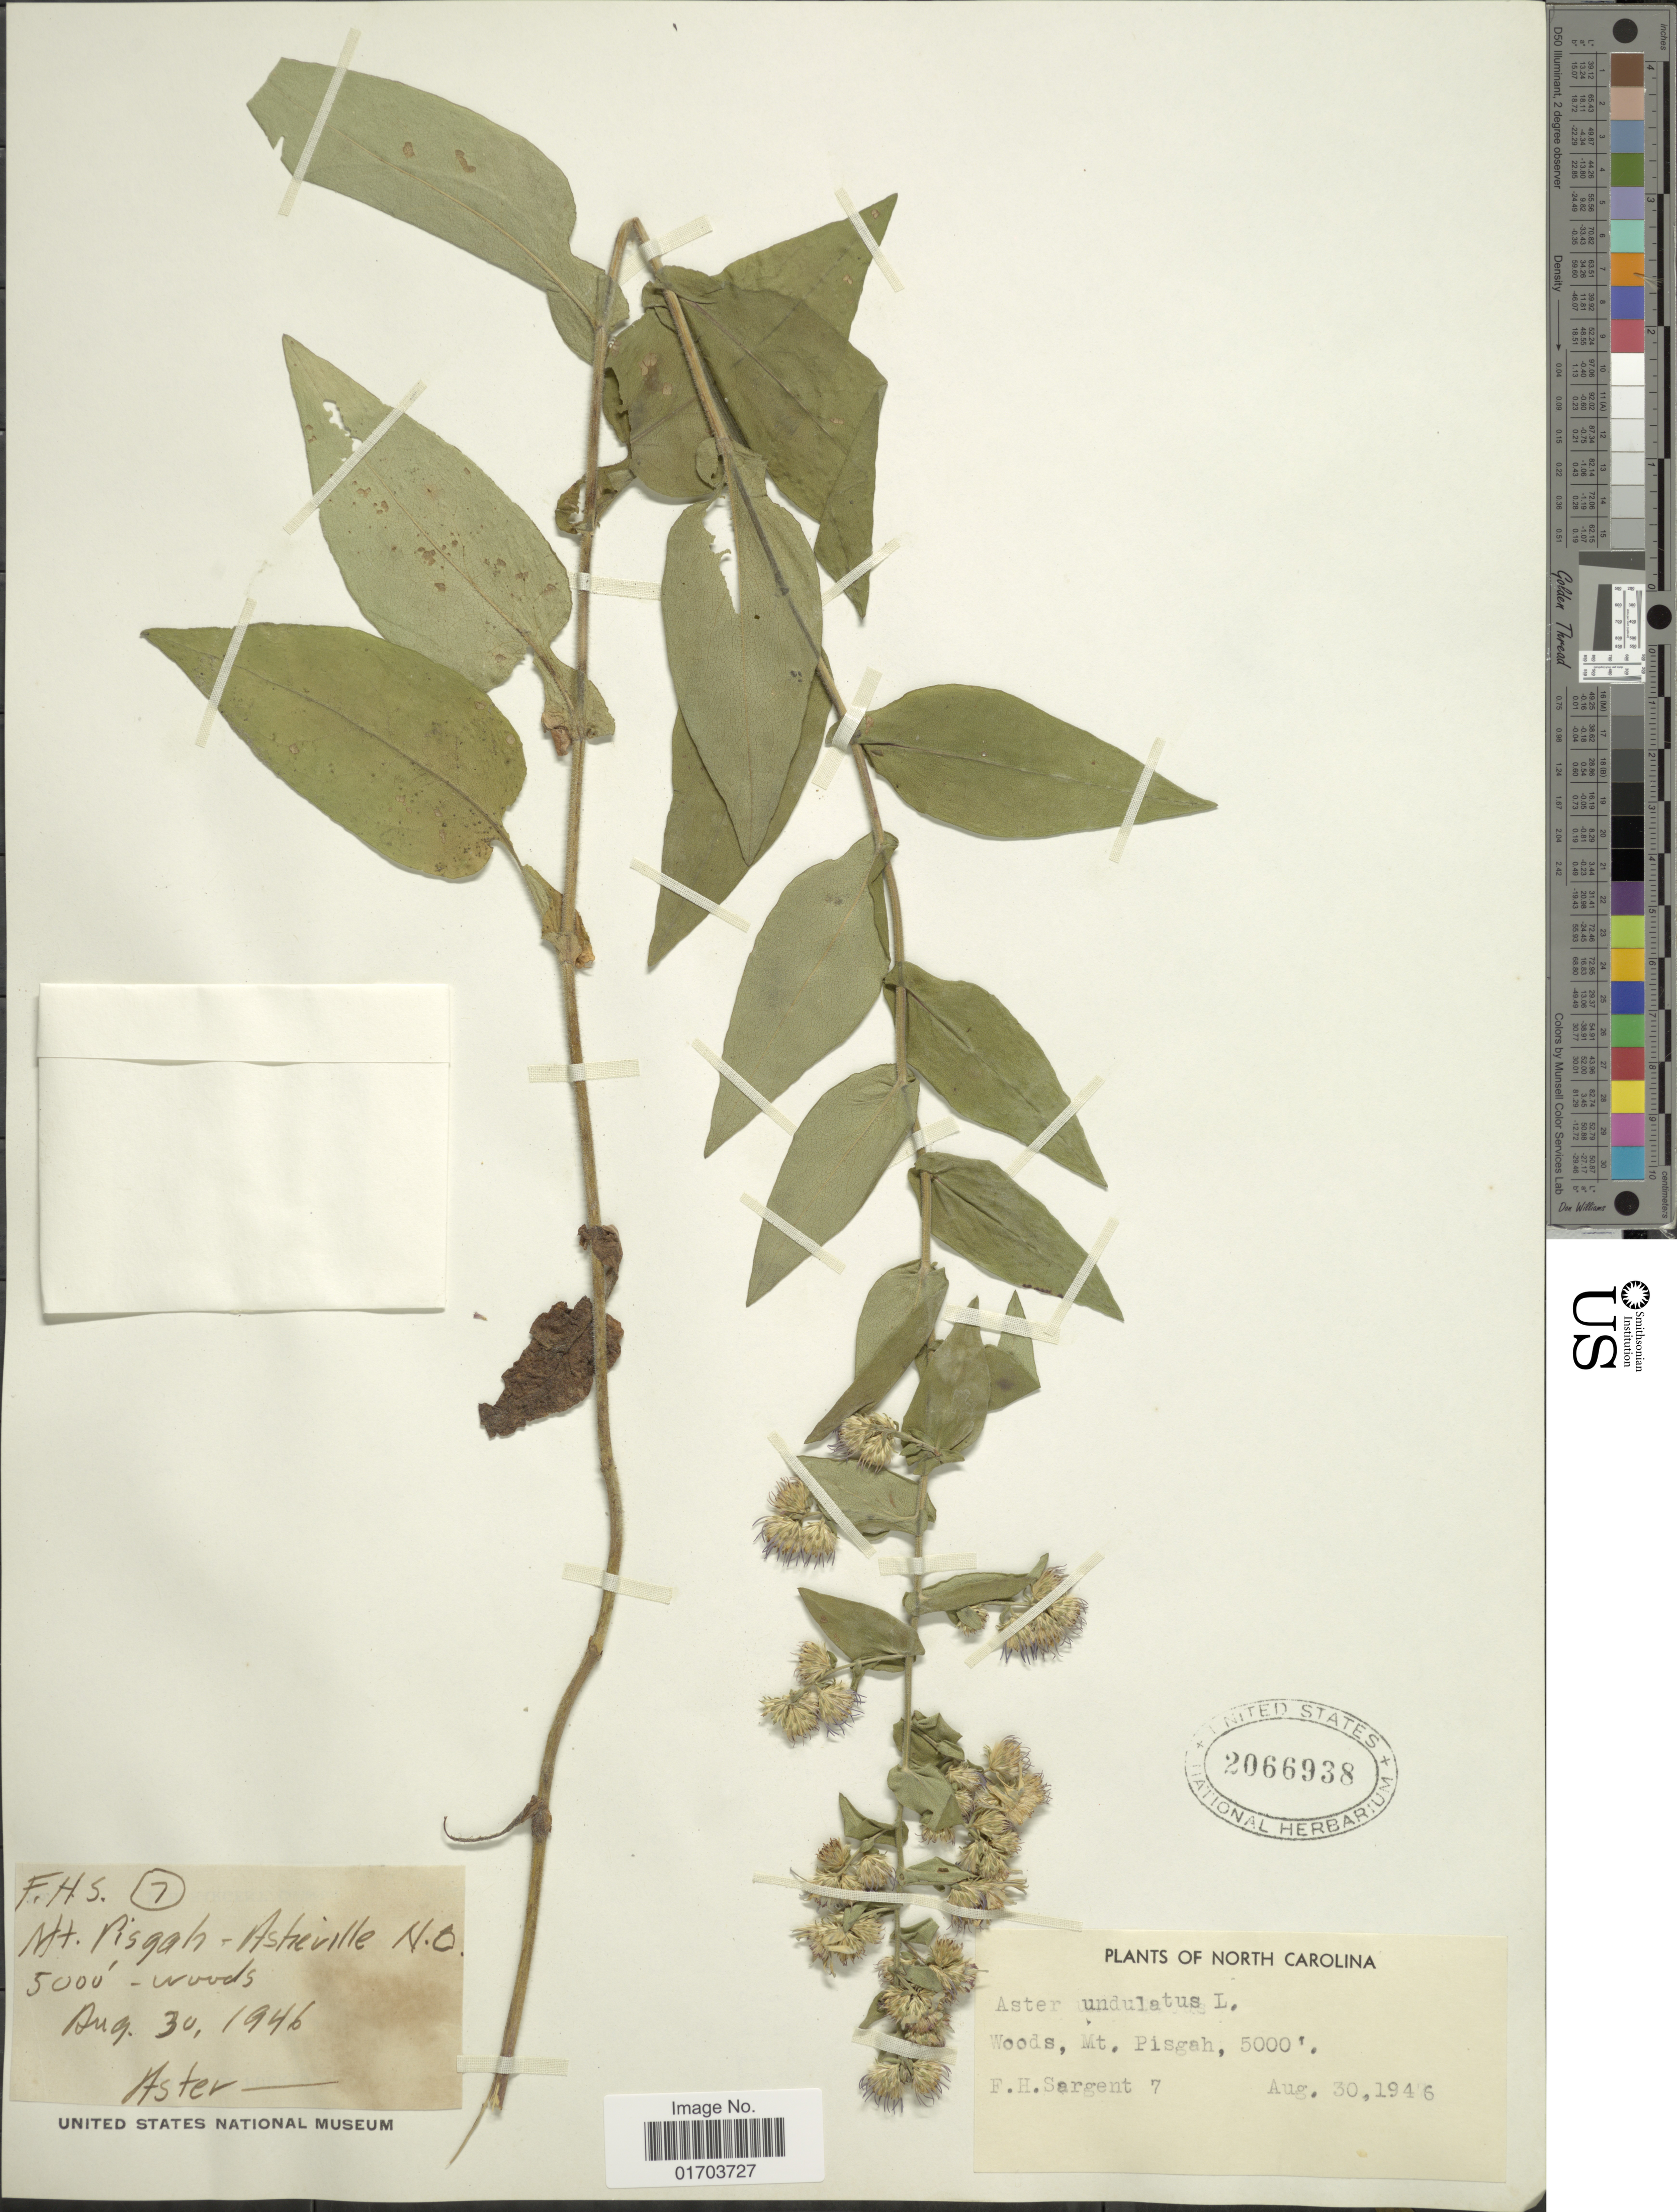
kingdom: Plantae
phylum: Tracheophyta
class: Magnoliopsida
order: Asterales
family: Asteraceae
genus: Symphyotrichum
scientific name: Symphyotrichum undulatum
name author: (L.) G.L. Nesom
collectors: F. H. Sargent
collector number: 7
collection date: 1946-08-30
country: United States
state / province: North Carolina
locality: North Carolina. Woods, Mt. Pisgah.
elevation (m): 1524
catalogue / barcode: US 2066938